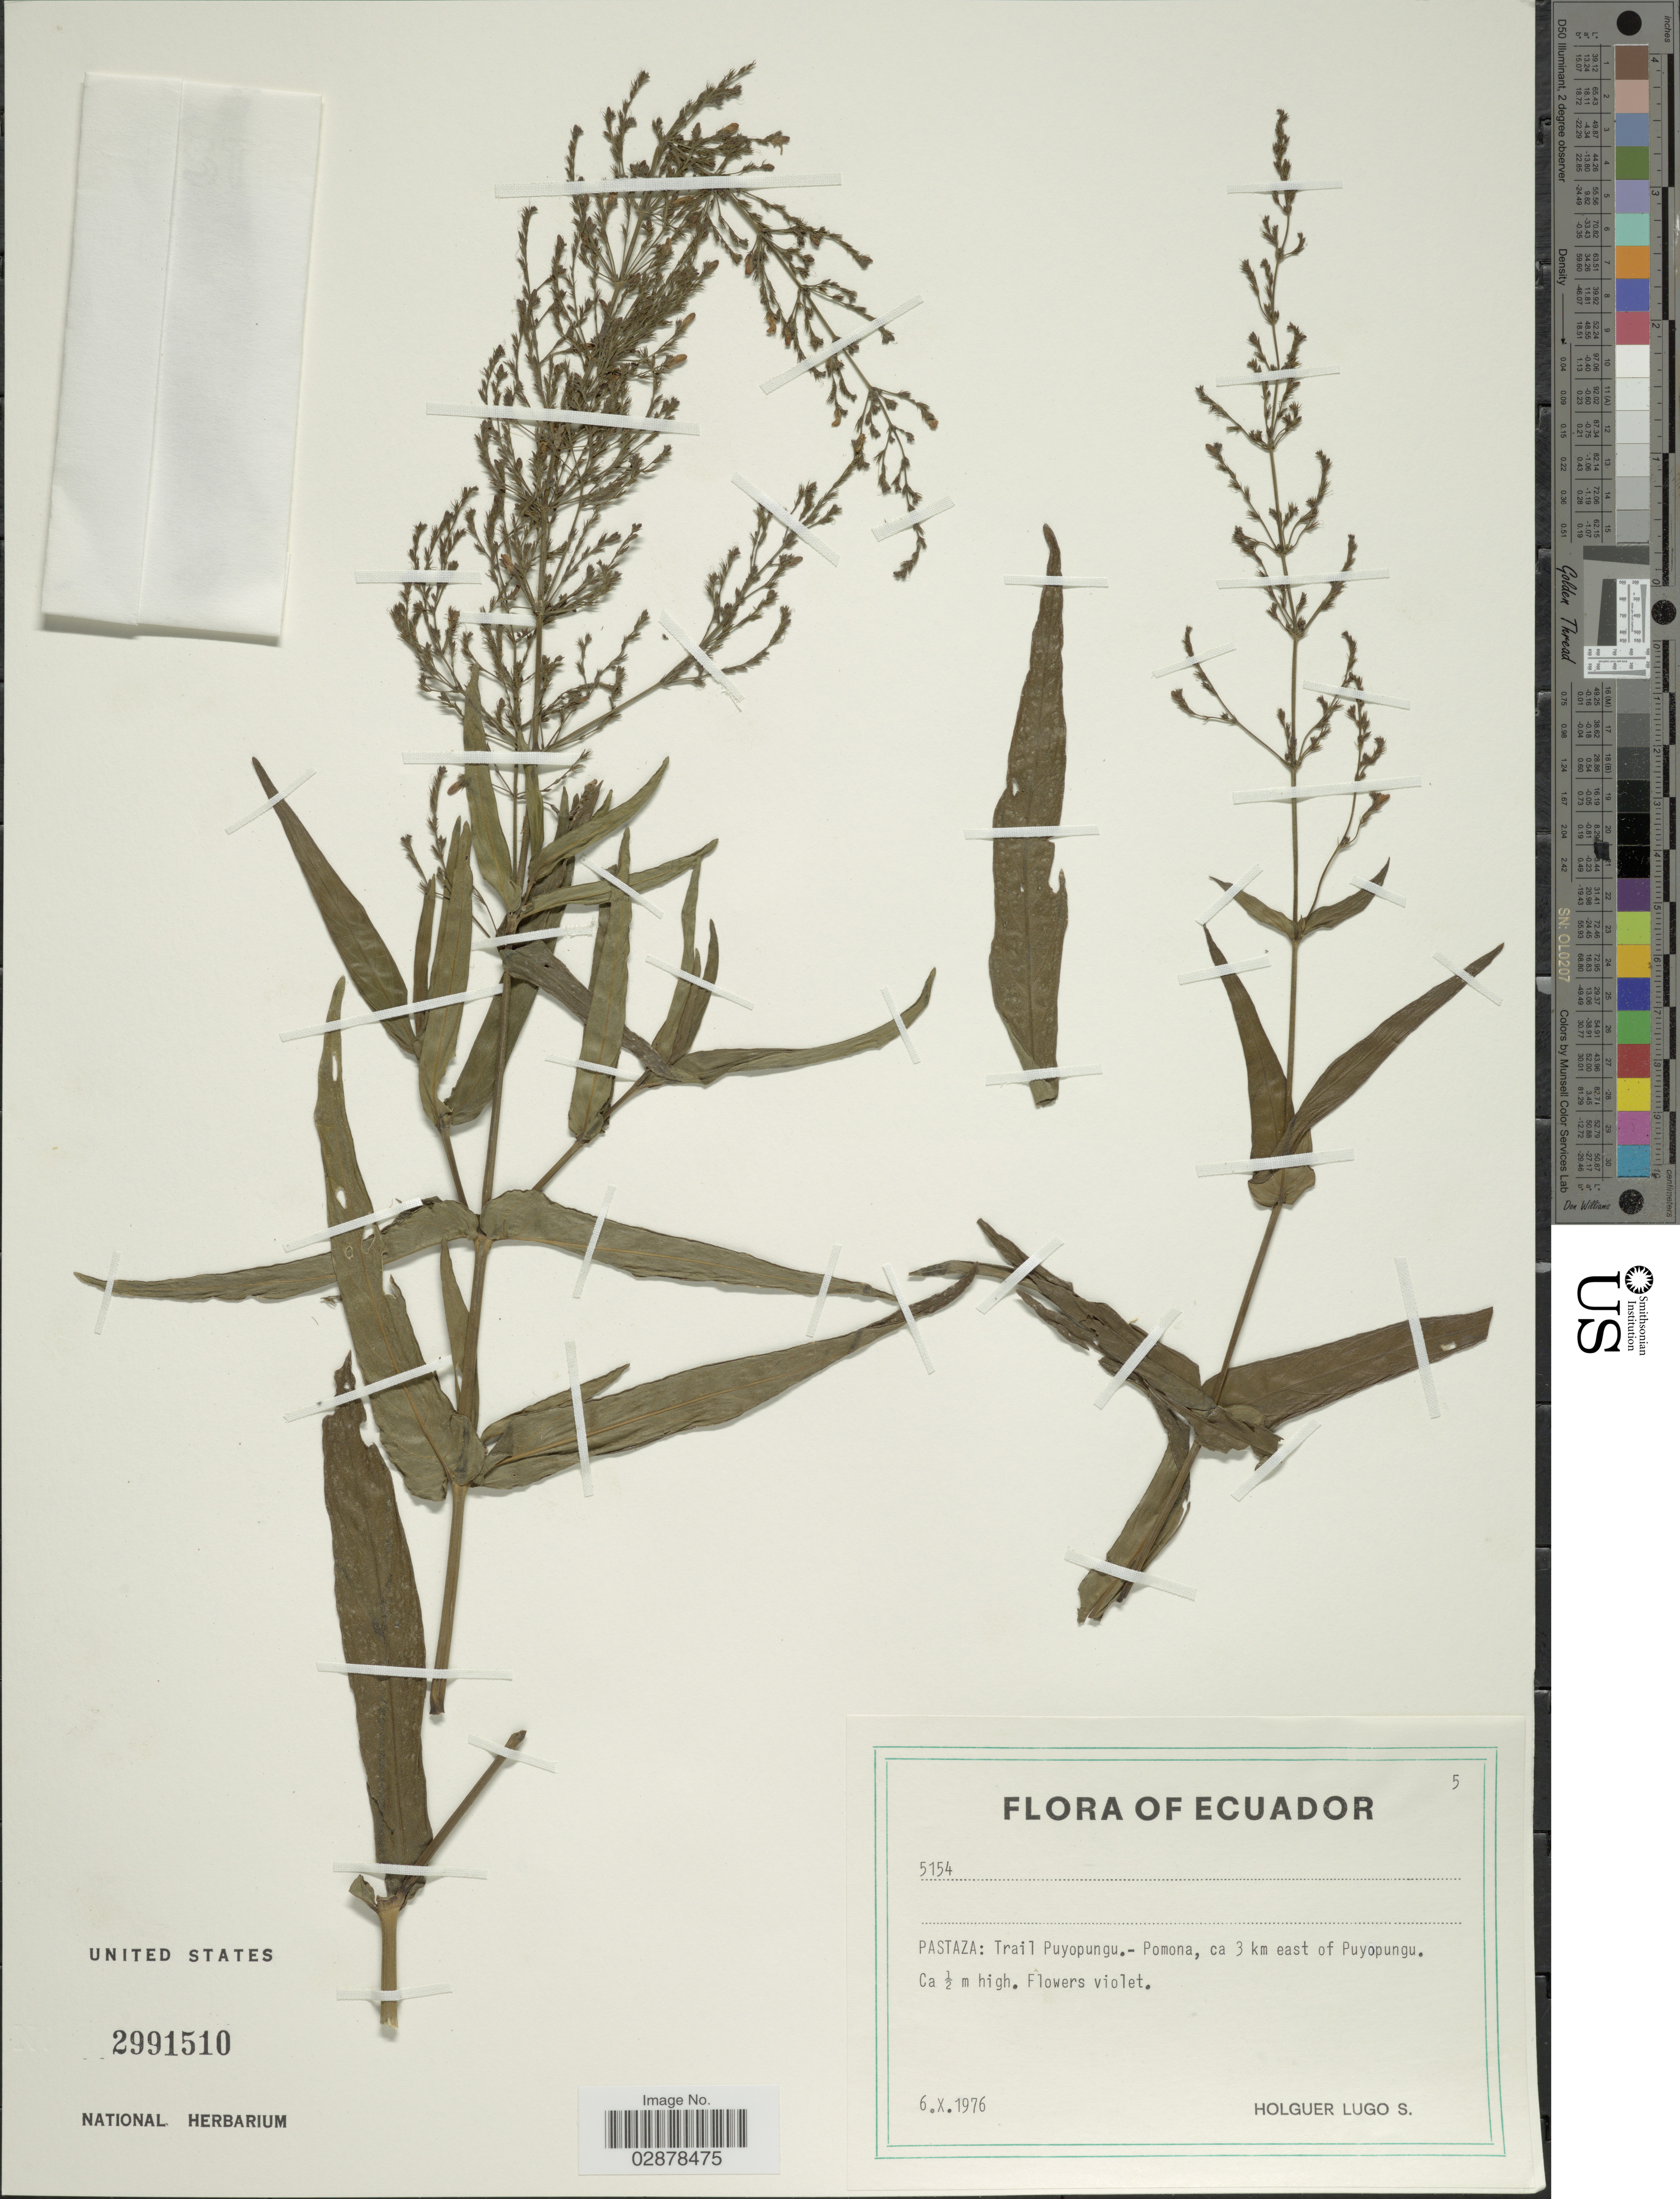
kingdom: Plantae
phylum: Tracheophyta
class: Magnoliopsida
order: Lamiales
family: Acanthaceae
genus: Justicia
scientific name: Justicia comata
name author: (L.) Lam.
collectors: H. Lugo S.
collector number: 5154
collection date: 1976-10-06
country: Ecuador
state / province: Pastaza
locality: Trail Puyopungu,- Pomona, ca 3 km east of Puyopungu.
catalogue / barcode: US 2991510